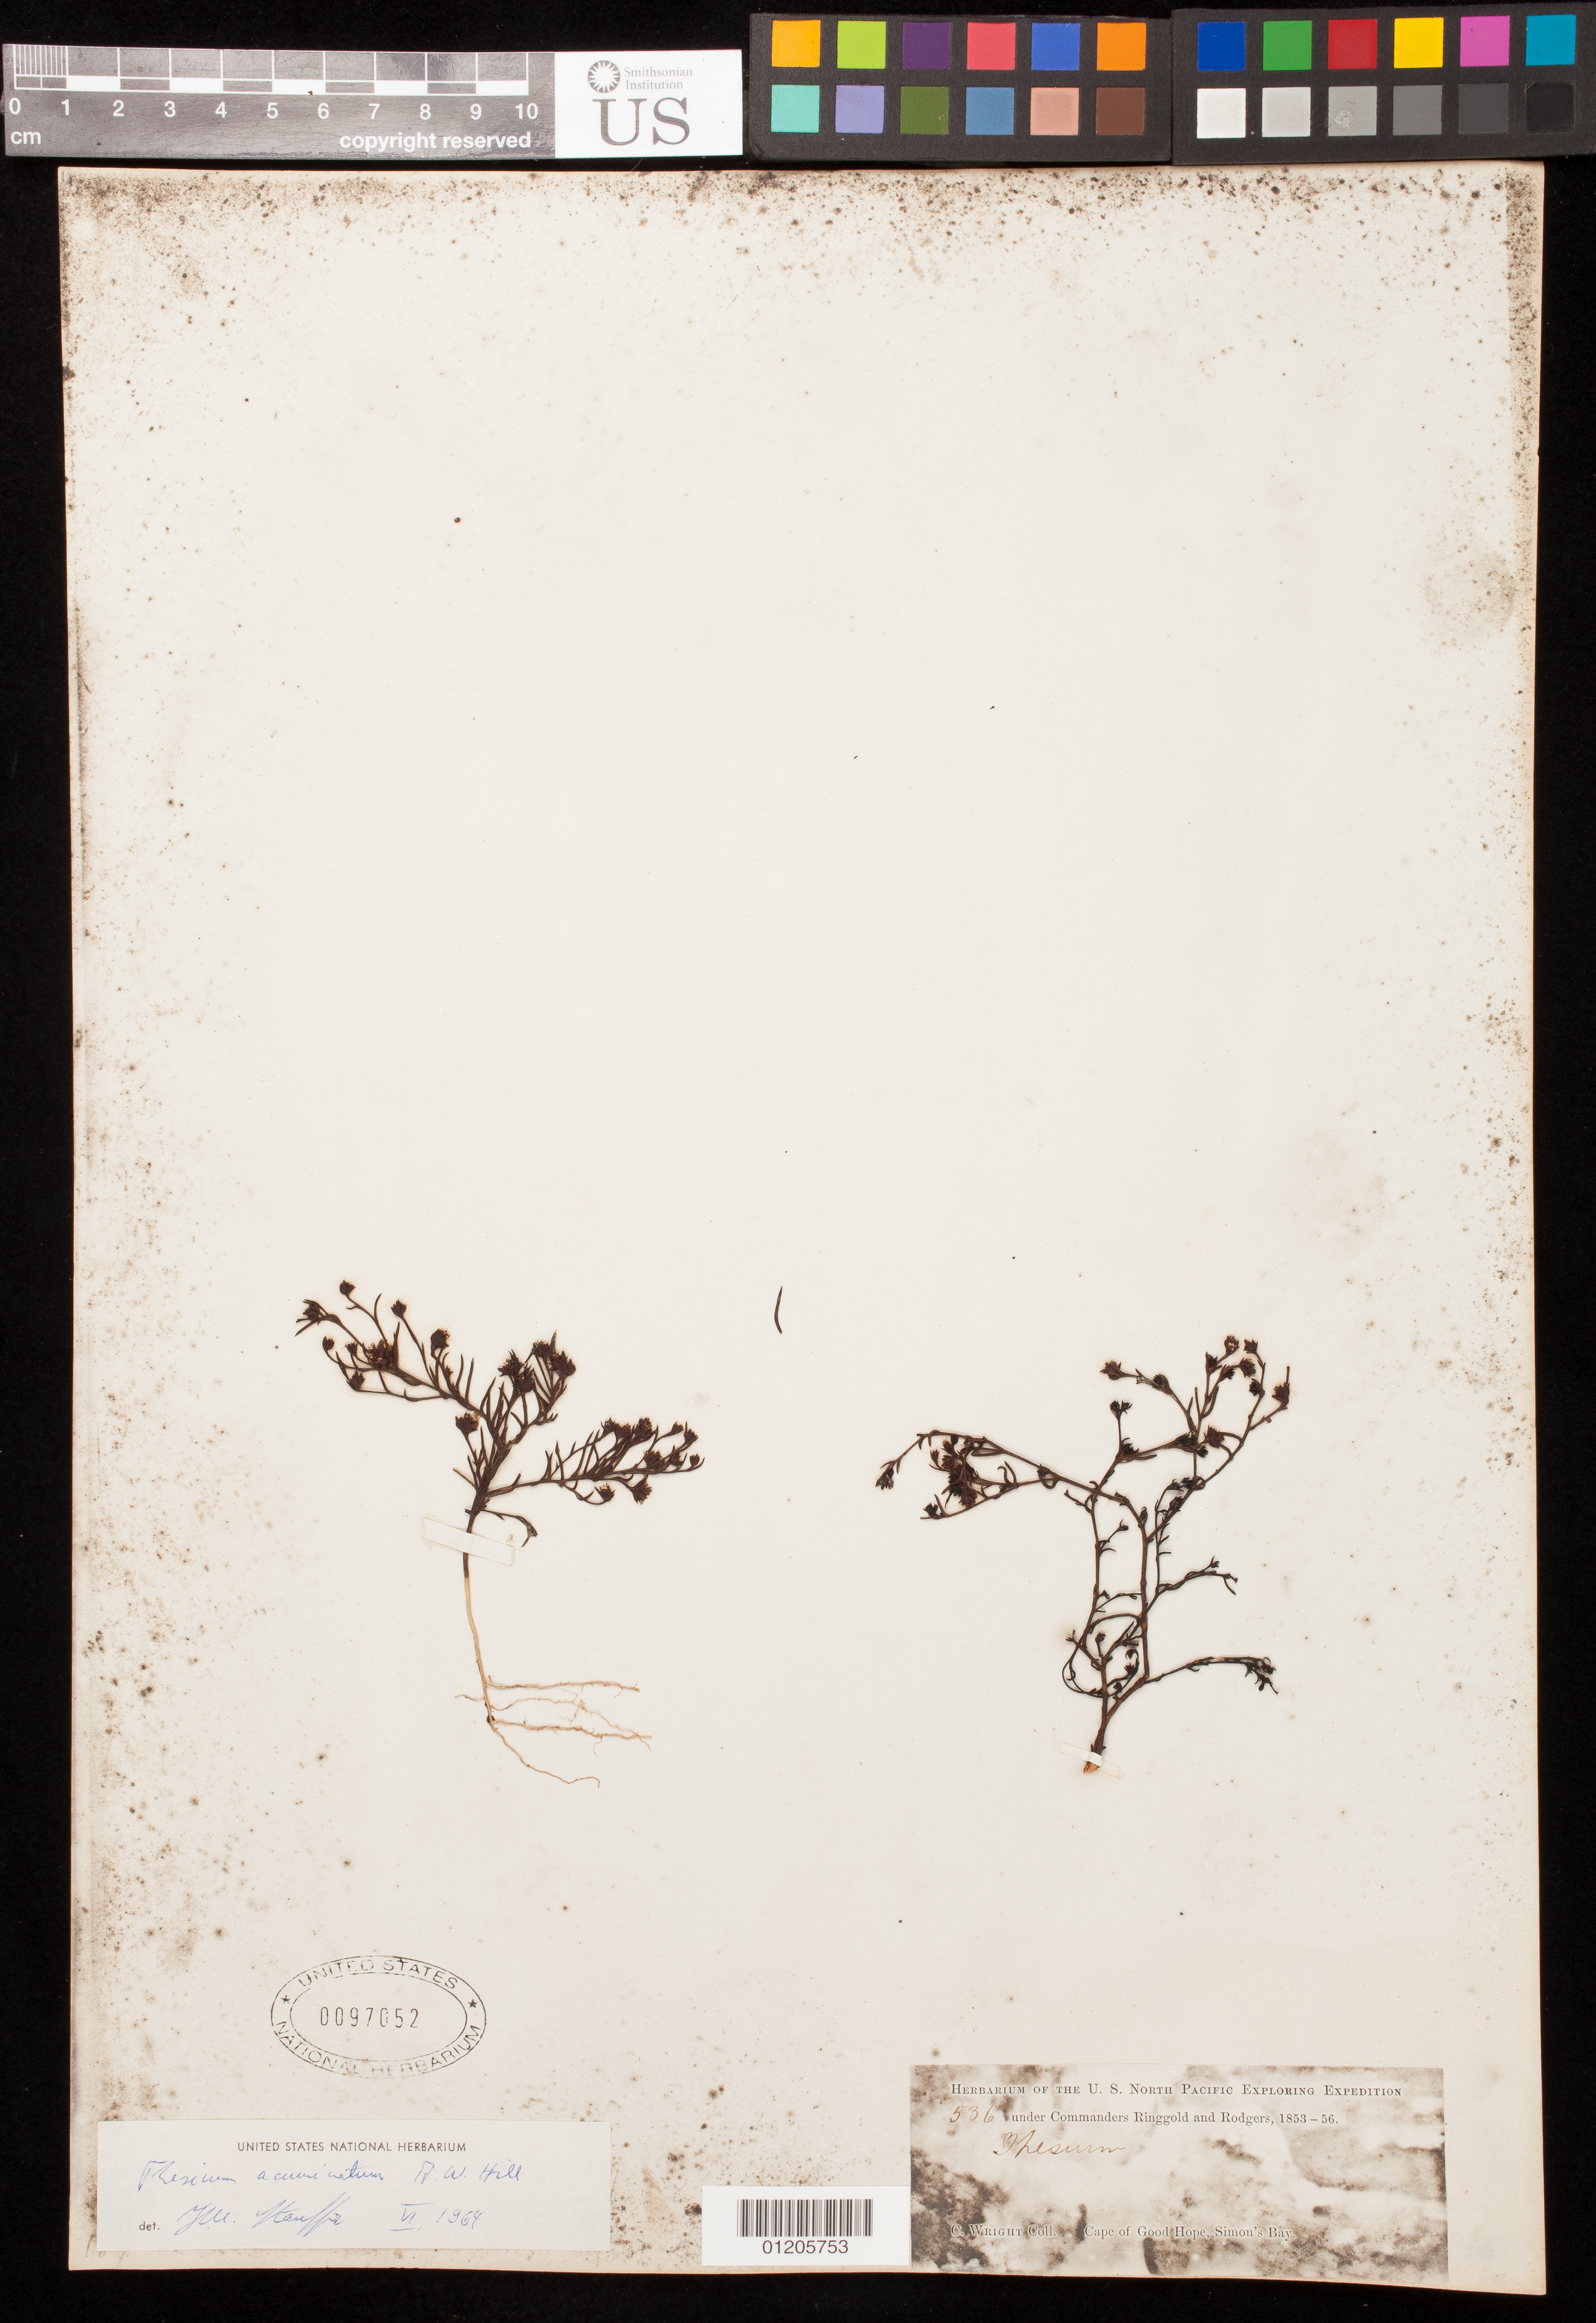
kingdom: Plantae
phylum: Tracheophyta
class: Magnoliopsida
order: Santalales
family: Thesiaceae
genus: Thesium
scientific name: Thesium acuminatum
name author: A.W. Hill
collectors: C. Wright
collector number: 536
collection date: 1853/1856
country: South Africa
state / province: Western Cape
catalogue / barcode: US 97052